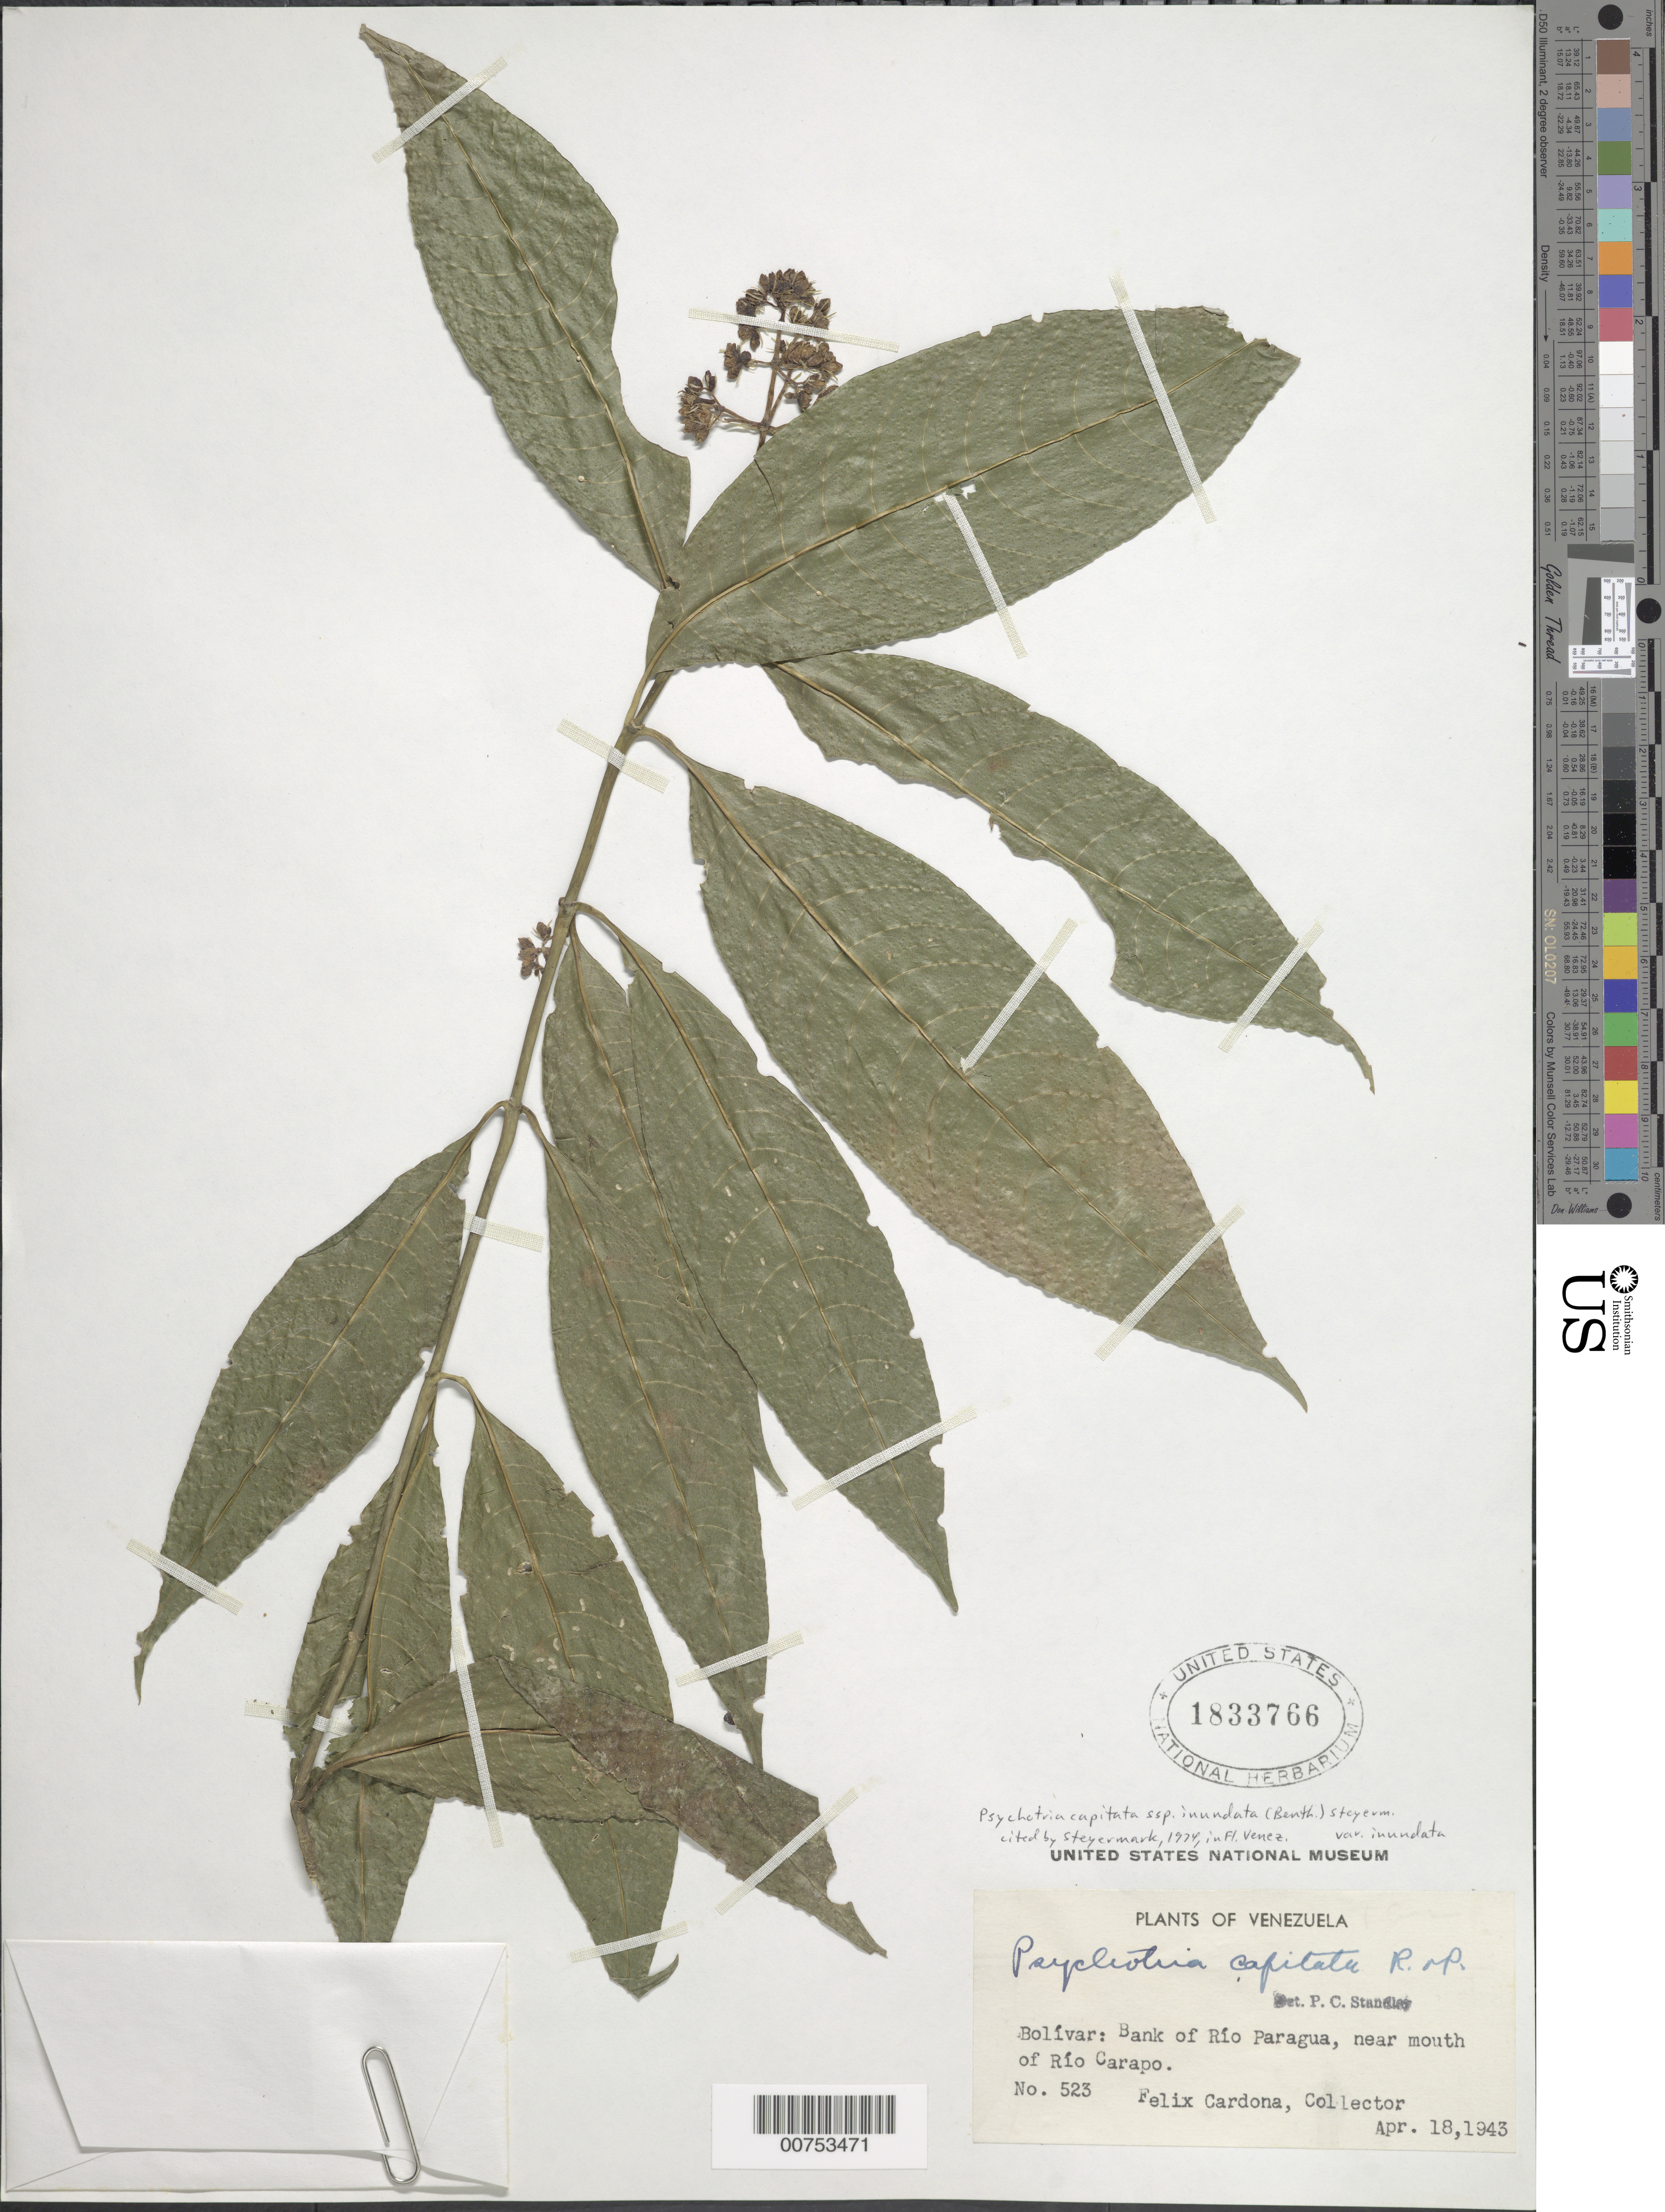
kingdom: Plantae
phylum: Tracheophyta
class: Magnoliopsida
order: Gentianales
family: Rubiaceae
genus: Psychotria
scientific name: Psychotria capitata var. inundata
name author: (Benth.) Steyerm.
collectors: F. Cardona Puig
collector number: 523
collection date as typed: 18-Apr-43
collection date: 1943-04-18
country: Venezuela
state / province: Bolívar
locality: Río Paragua, near mouth of Río Carapo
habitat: Orillas del rio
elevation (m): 523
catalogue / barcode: US 1833766